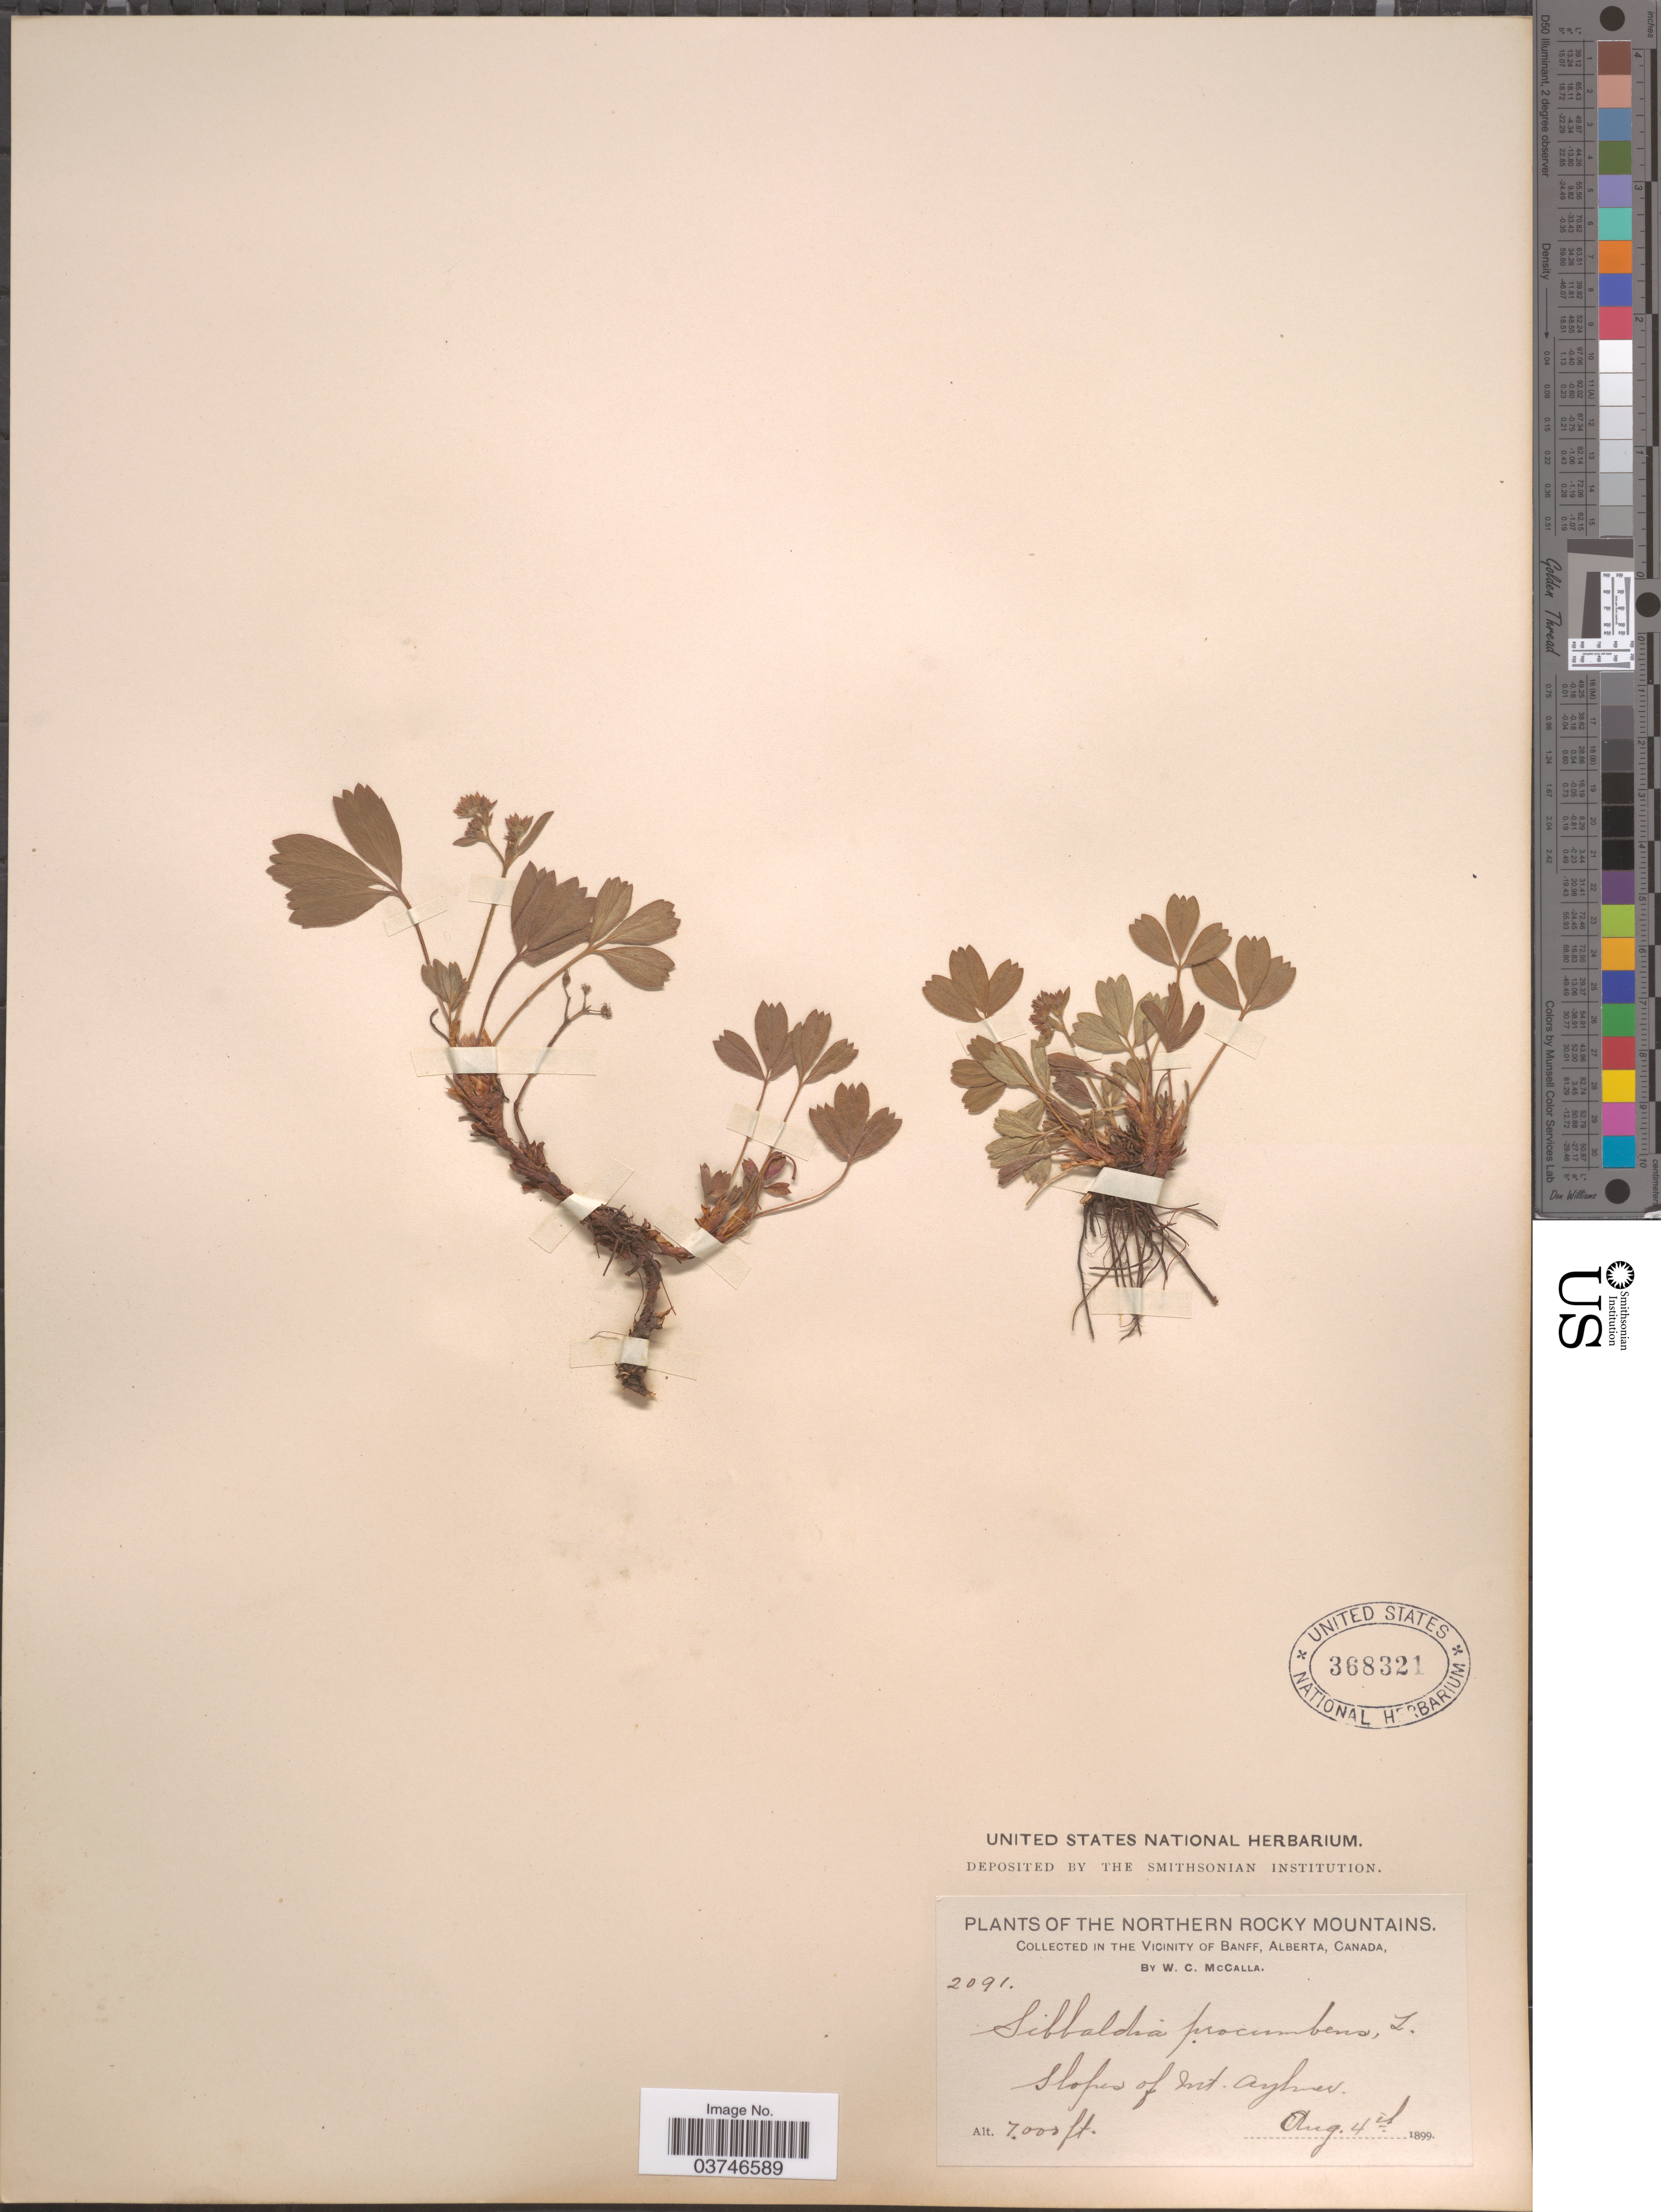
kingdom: Plantae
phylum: Tracheophyta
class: Magnoliopsida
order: Rosales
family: Rosaceae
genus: Sibbaldia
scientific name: Sibbaldia procumbens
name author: L.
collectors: W. McCalla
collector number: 2091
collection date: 1899-08-04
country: Canada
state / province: Alberta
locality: Northern Rocky Mountains. Vicinity of Banff. Slopes of Mt. Aylmer.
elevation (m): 2134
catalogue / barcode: US 368321